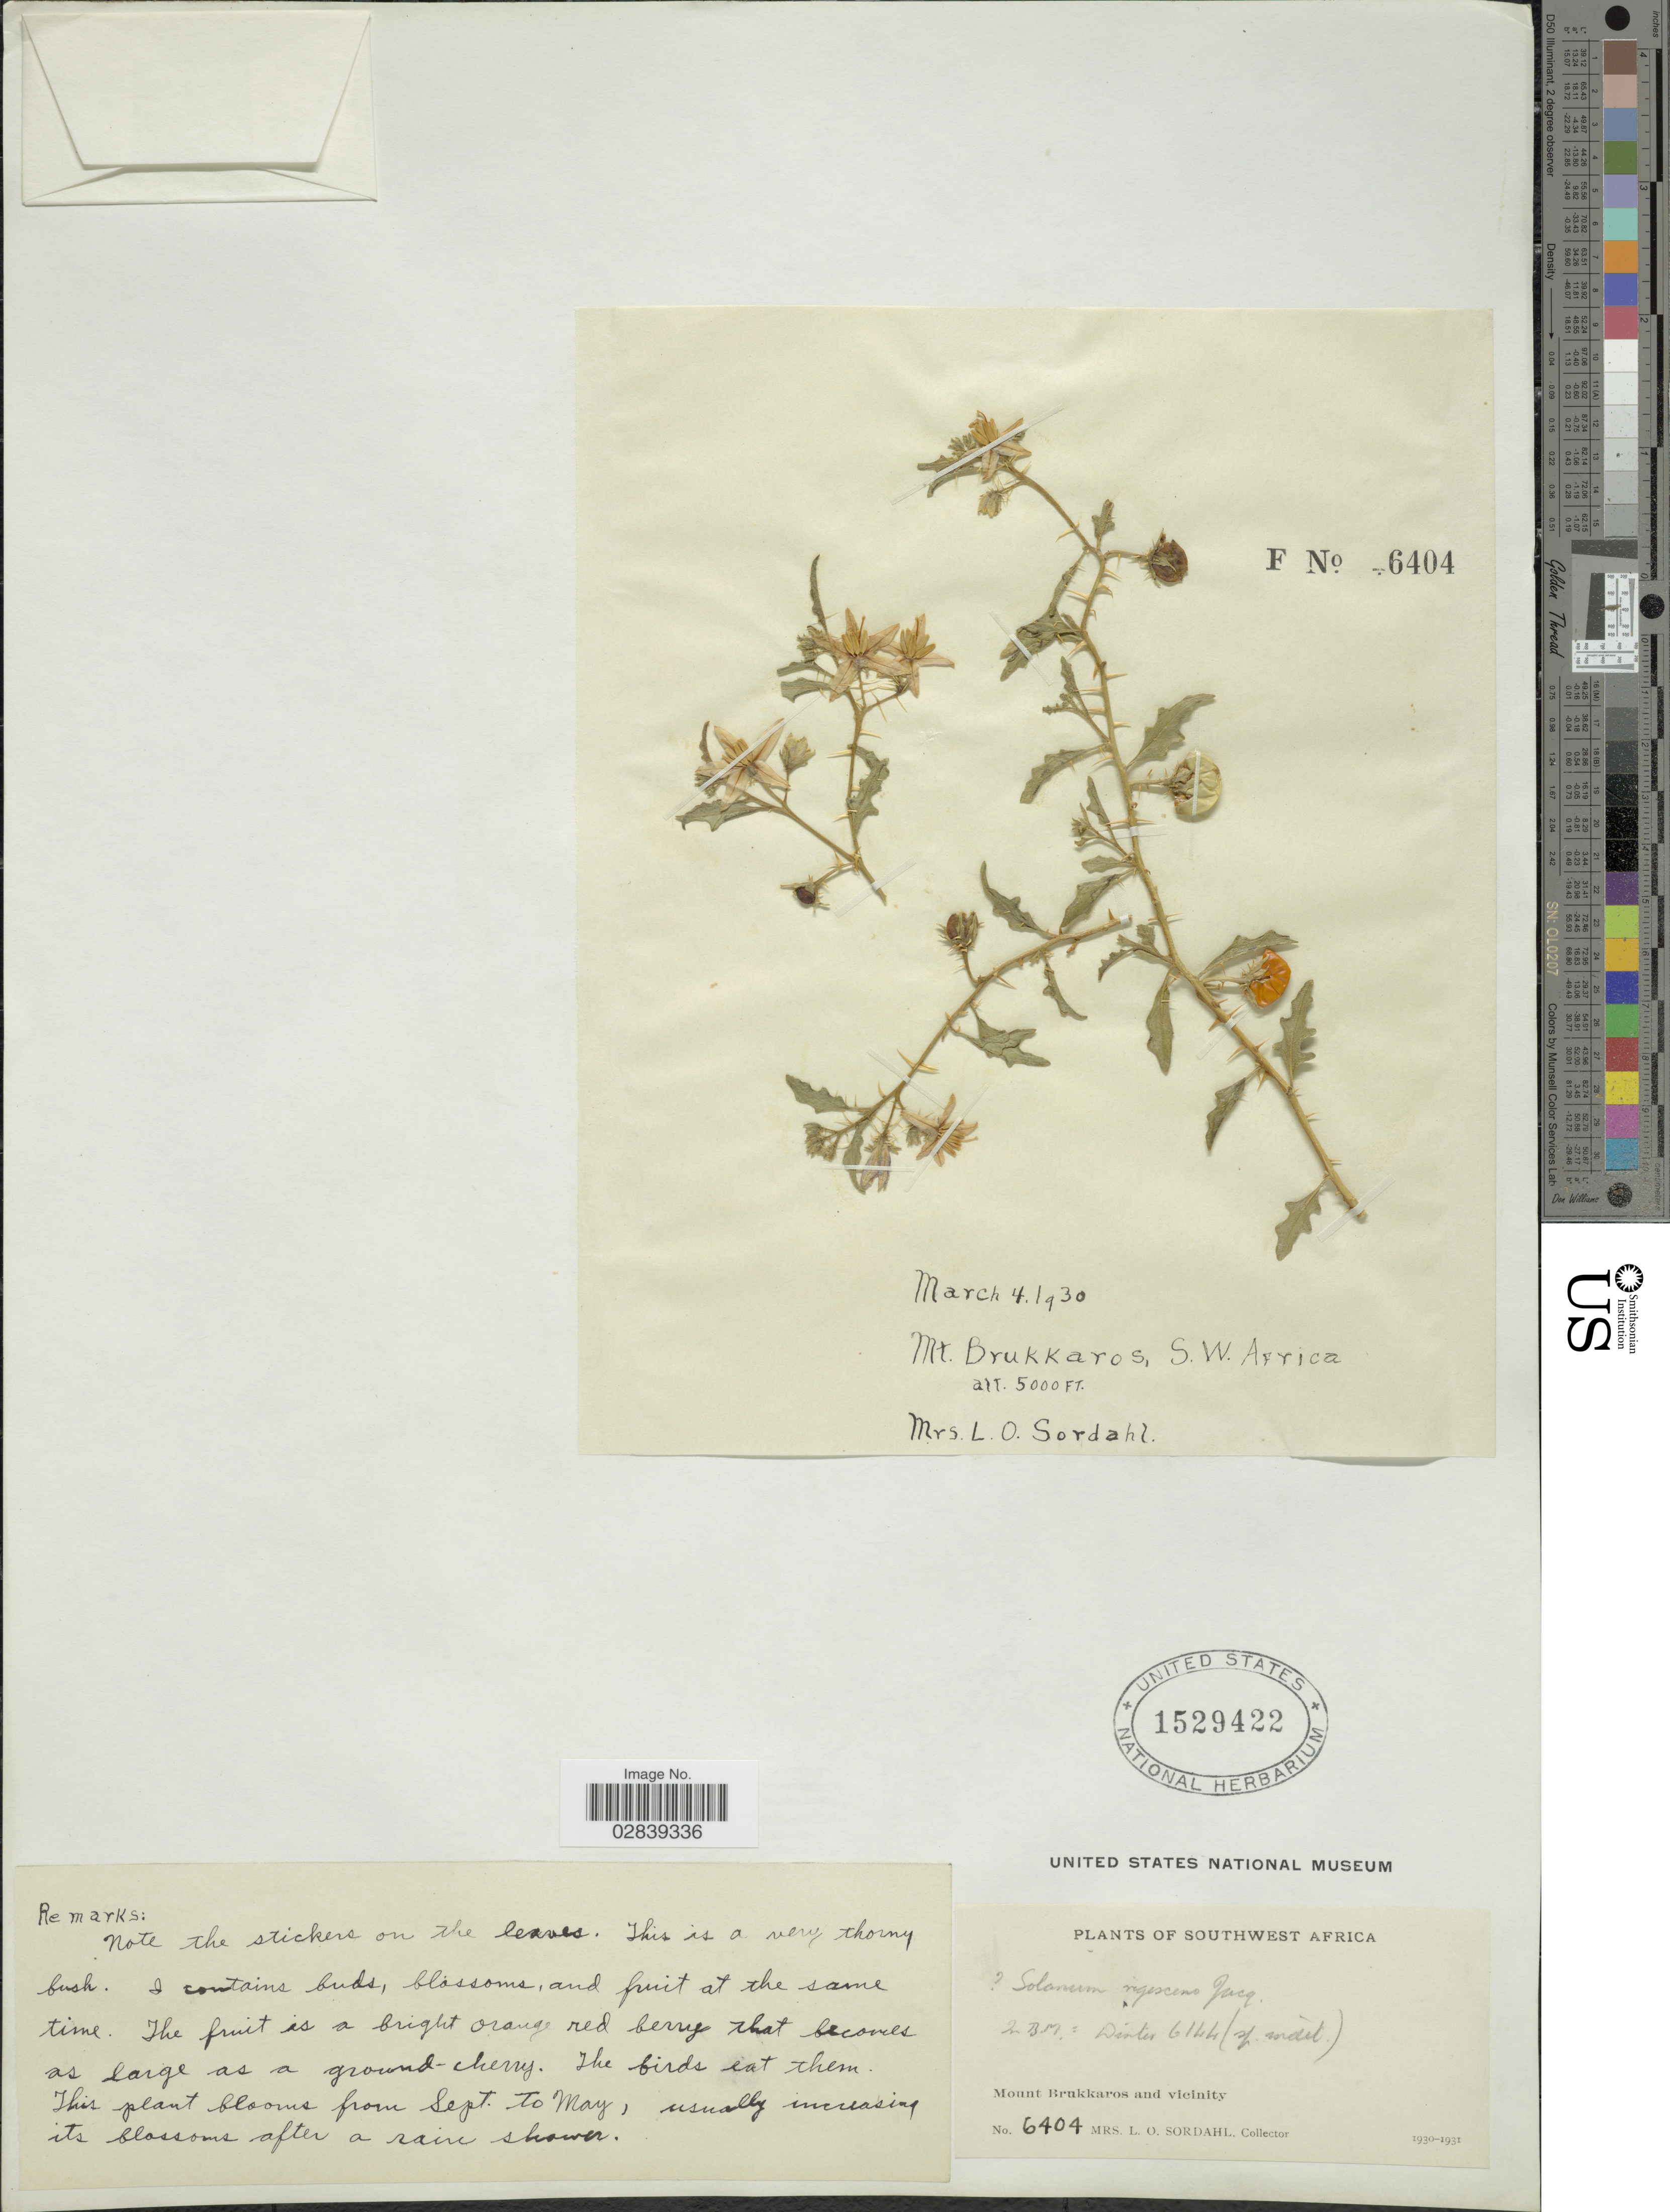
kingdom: Plantae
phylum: Tracheophyta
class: Magnoliopsida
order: Solanales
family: Solanaceae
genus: Solanum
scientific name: Solanum rigescens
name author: Jacq.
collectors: L. Sordahl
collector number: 6404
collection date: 1930-03-04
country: Namibia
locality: Southwest Africa, Mount Brukkaros and vicinity.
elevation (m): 1524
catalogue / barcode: US 1529422